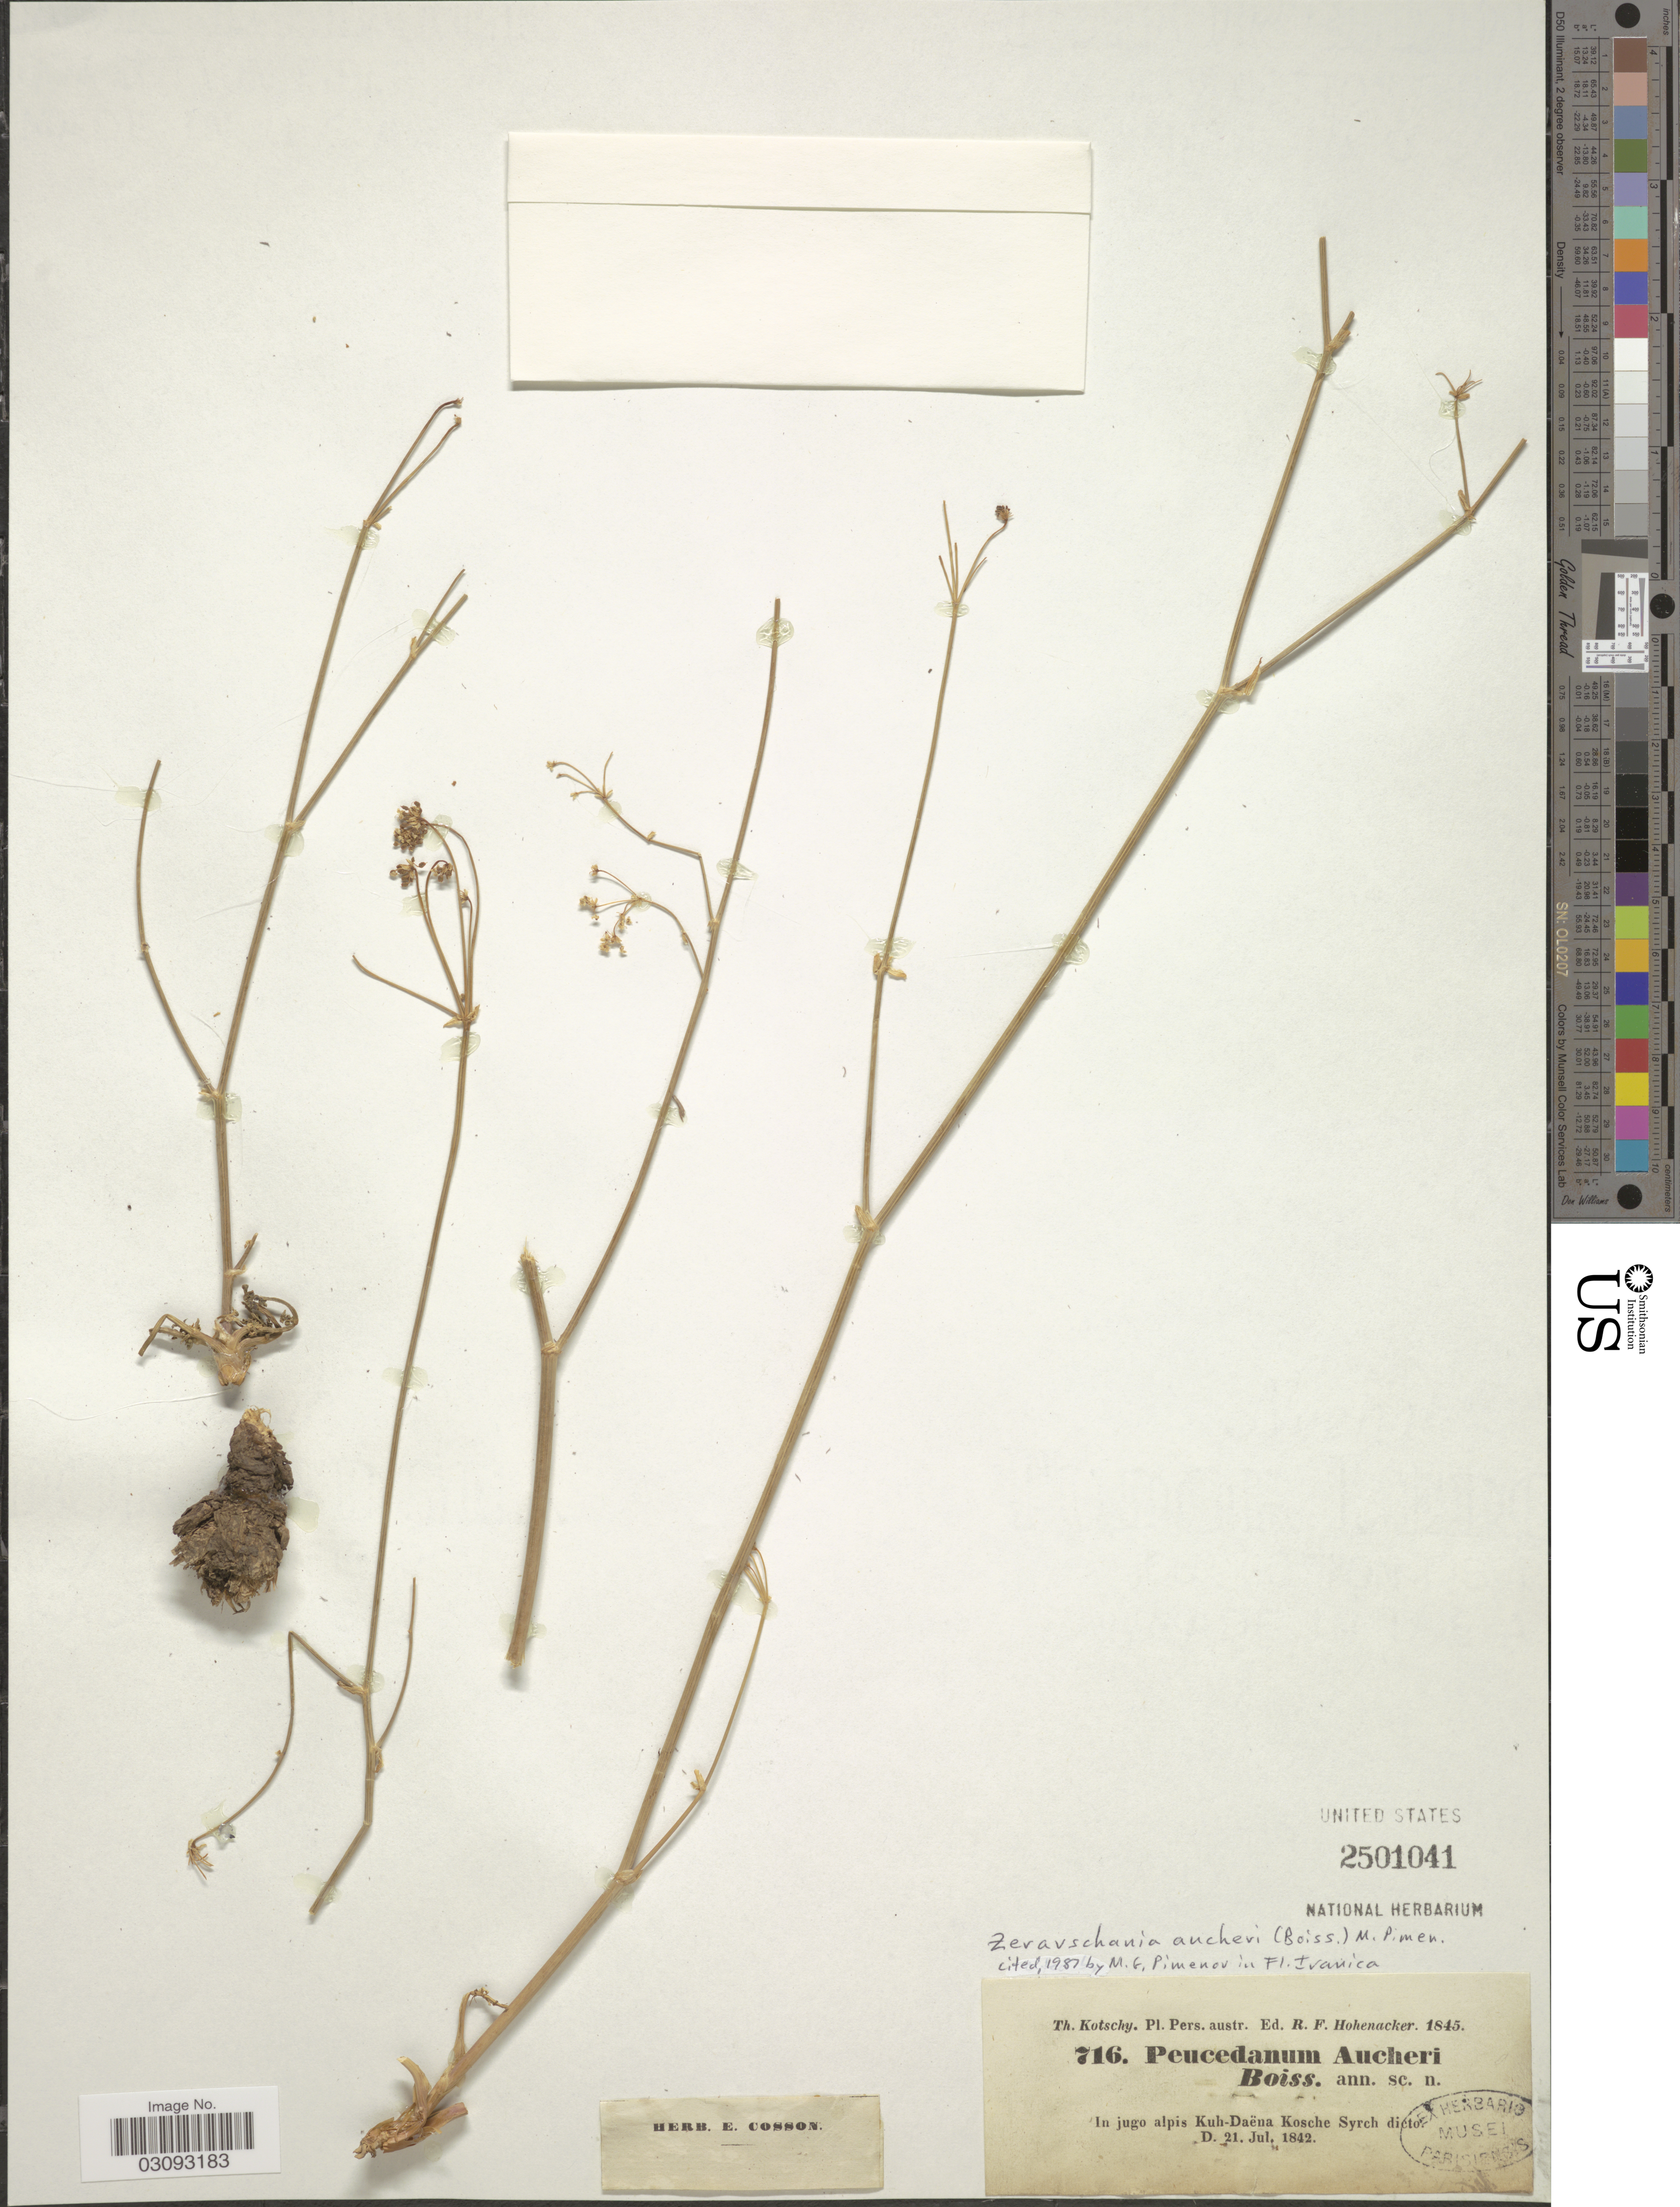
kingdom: Plantae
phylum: Tracheophyta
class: Magnoliopsida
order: Apiales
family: Apiaceae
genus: Zeravschania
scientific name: Zeravschania aucheri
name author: (Boiss.) Pimenov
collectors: K. G. Kotschy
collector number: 716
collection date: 1842-07-21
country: Iran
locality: Pers. austr. In jugo alpis Kuh-Daëna Kosche Syrch dicto.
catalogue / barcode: US 2501041